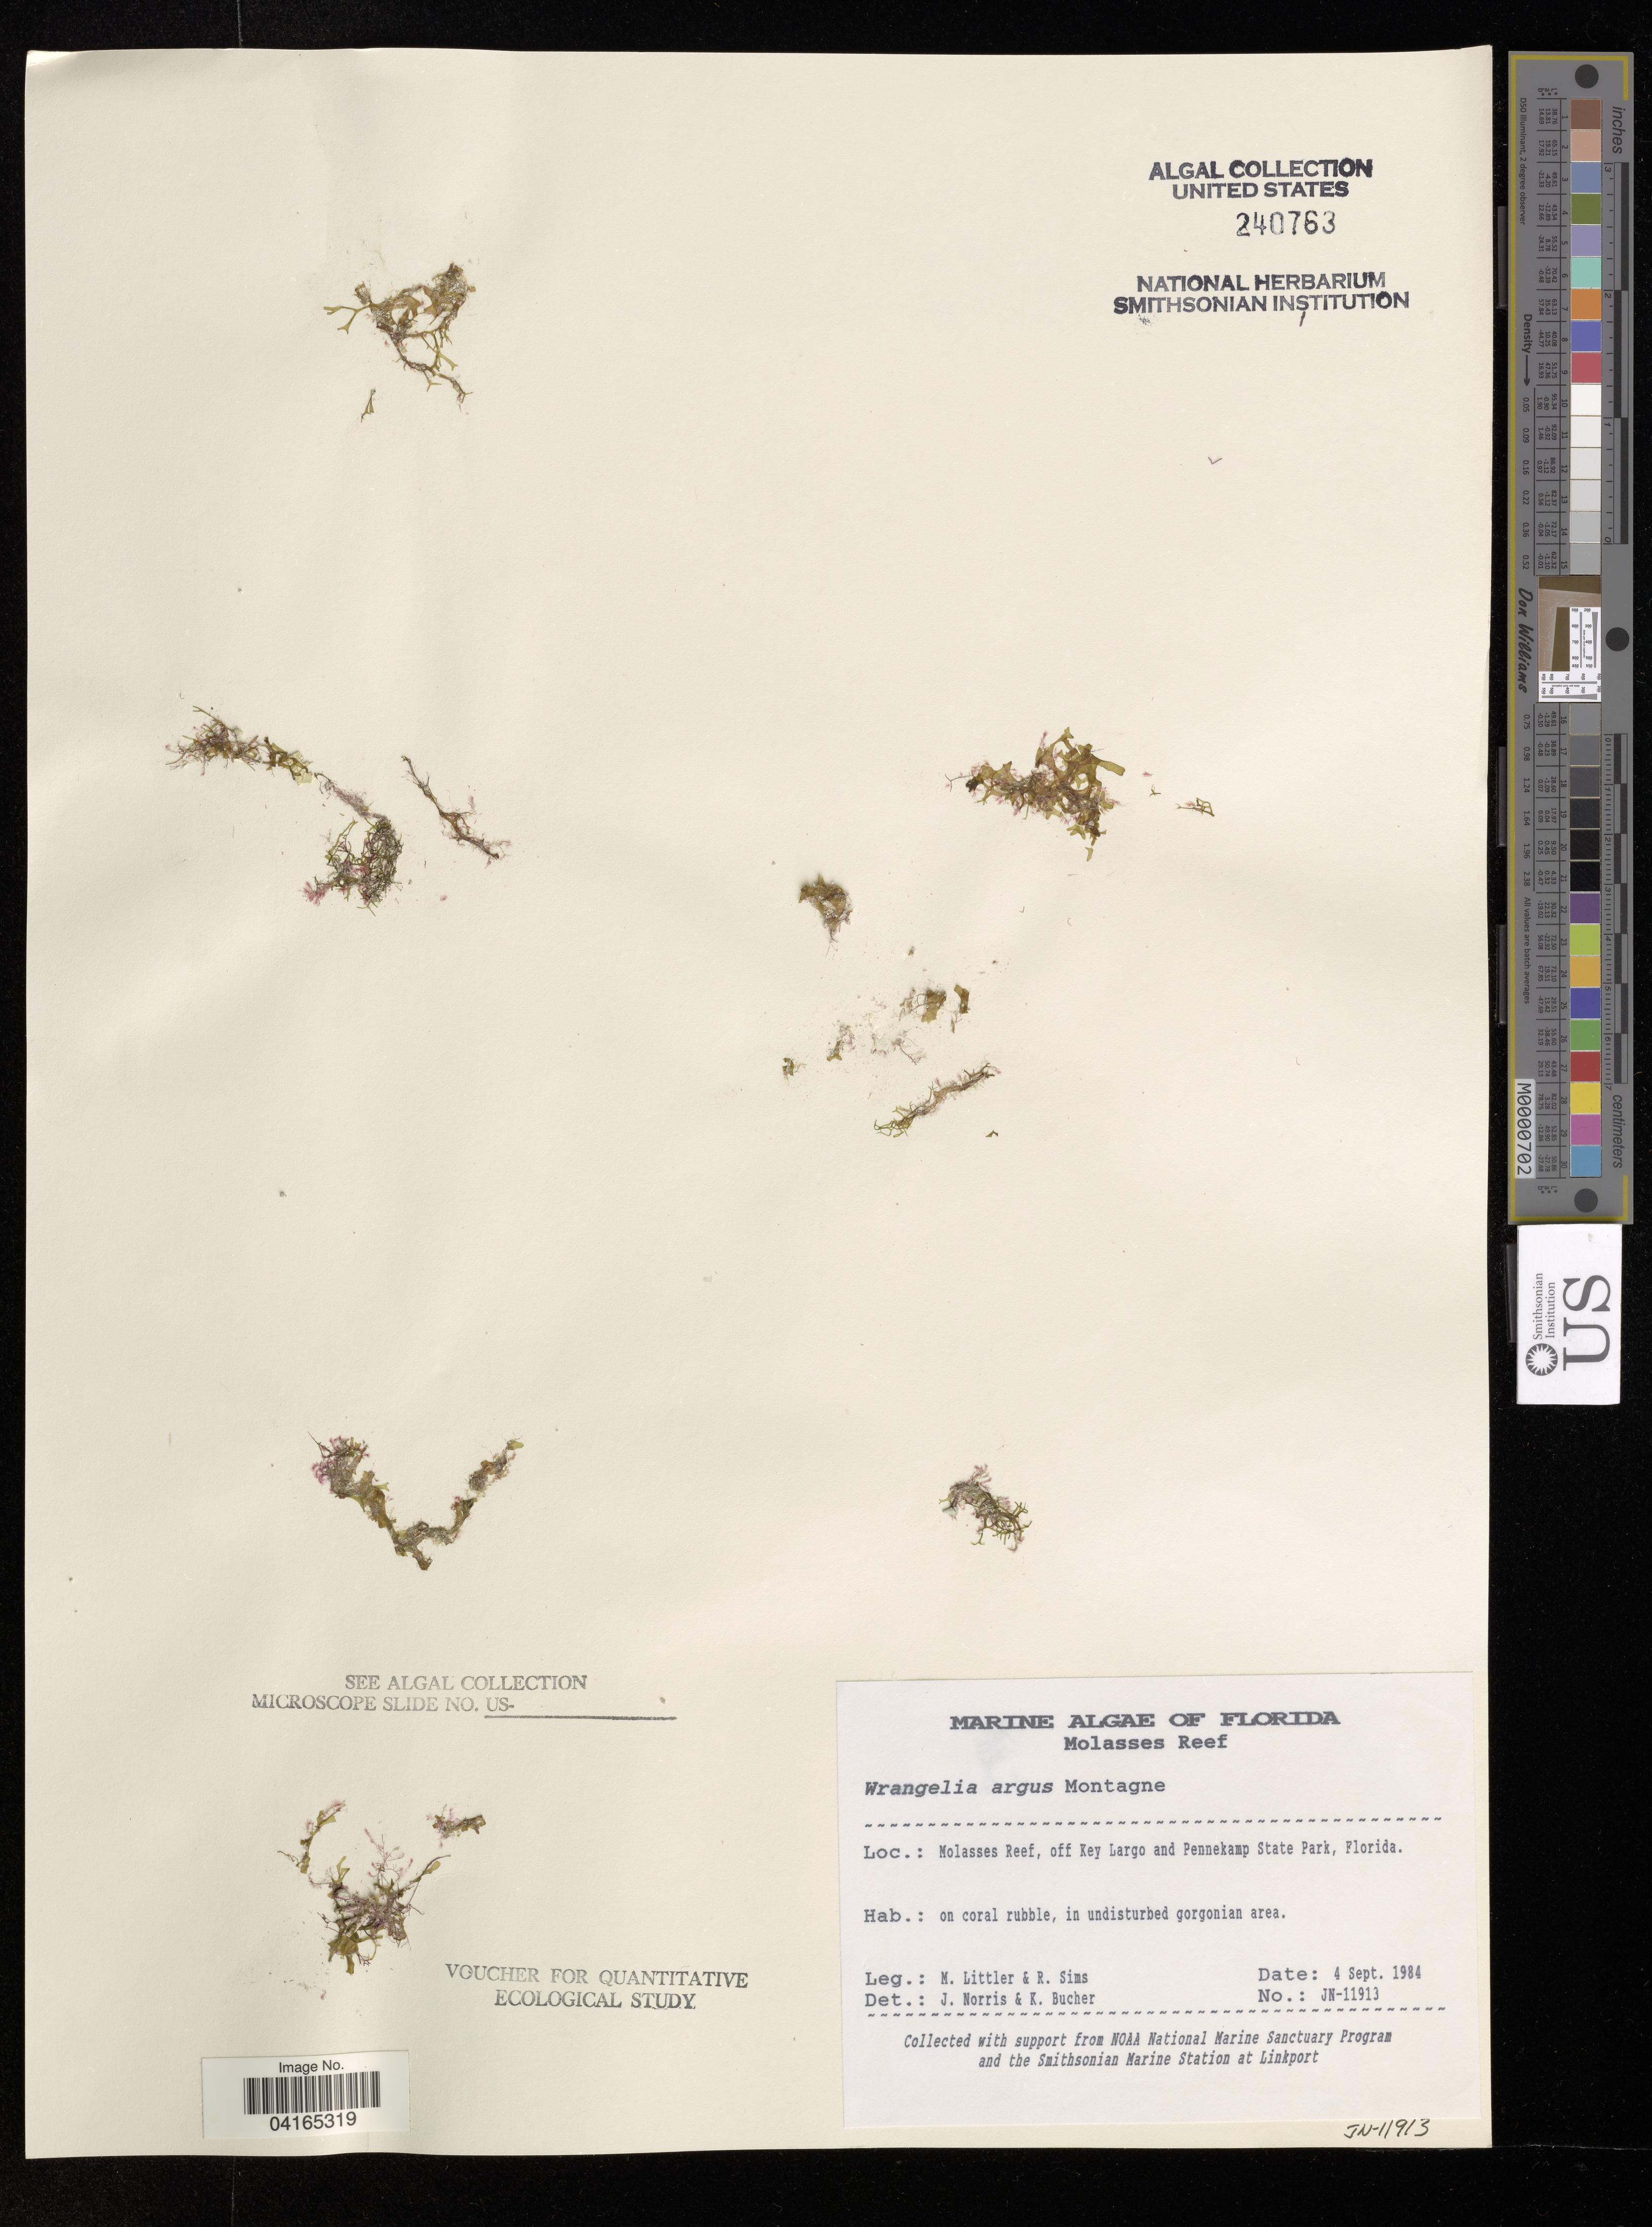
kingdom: Plantae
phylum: Rhodophyta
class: Florideophyceae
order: Ceramiales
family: Wrangeliaceae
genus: Wrangelia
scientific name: Wrangelia argus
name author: (Mont.) Mont.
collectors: M. Littler & R. Sims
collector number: JN-11913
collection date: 1984-09-04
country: United States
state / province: Florida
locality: Molasses Reef, off Key Largo and Pennekamp State Park.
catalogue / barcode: US 240763